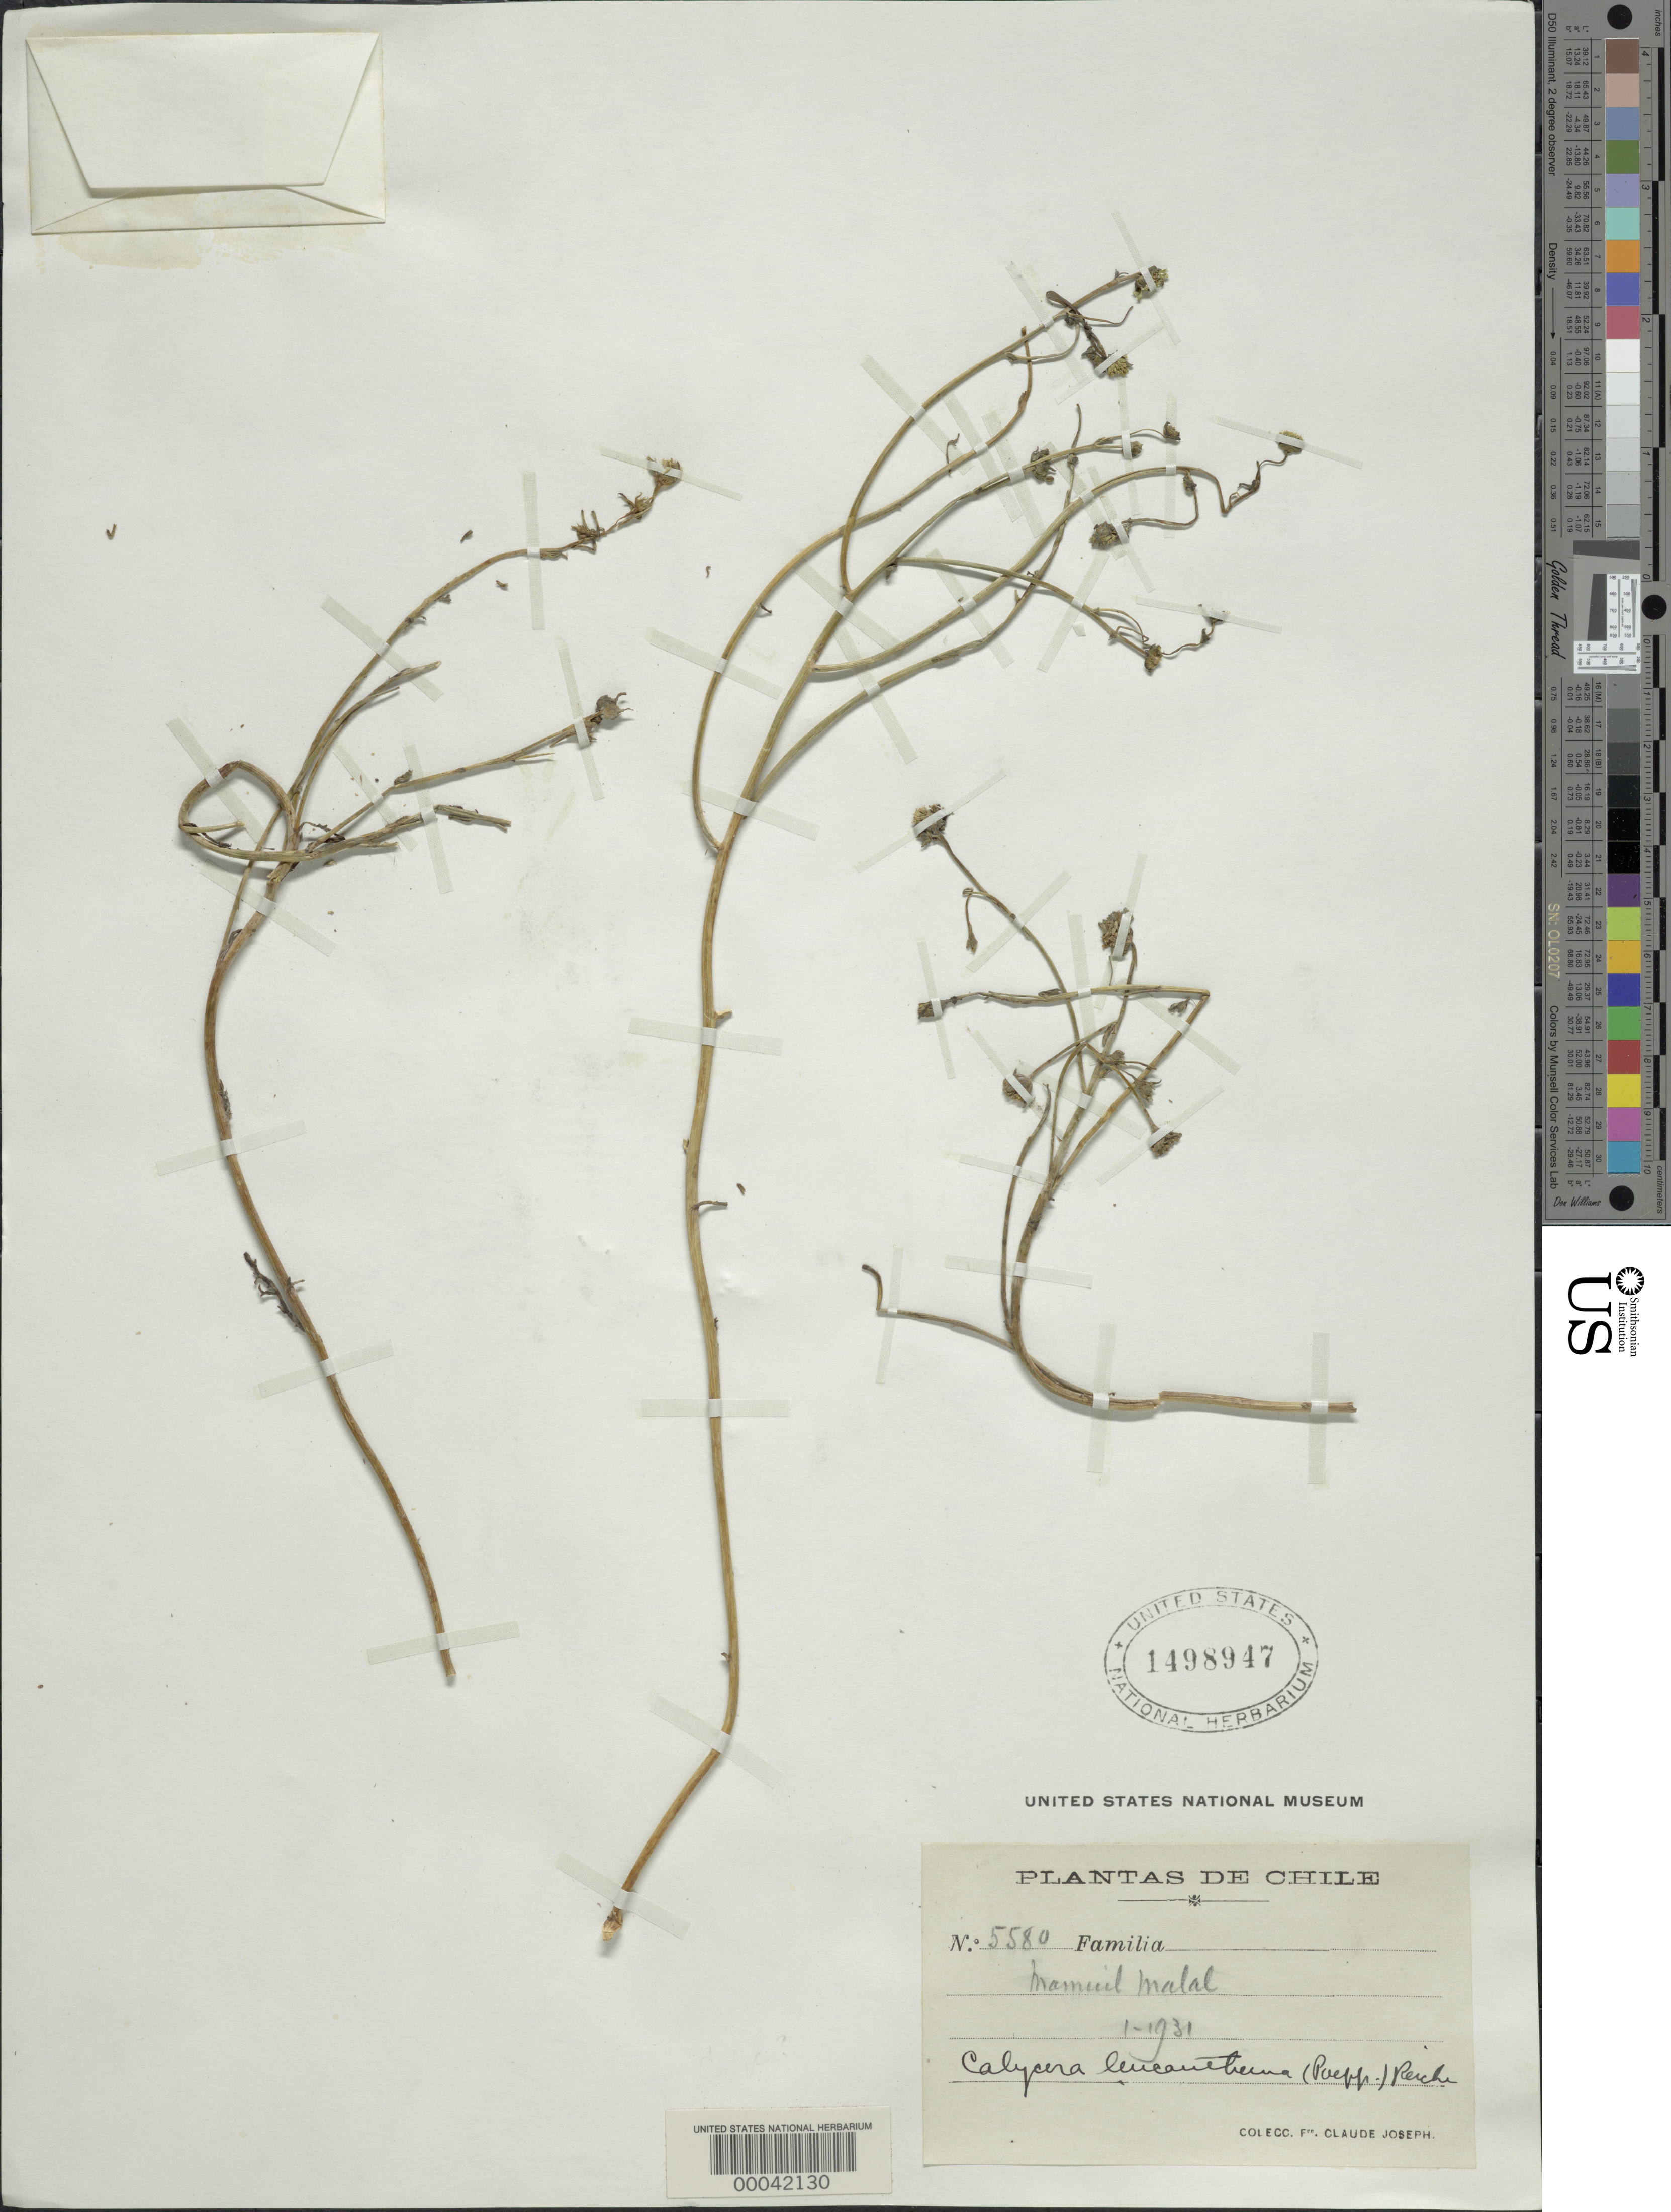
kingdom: Plantae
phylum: Tracheophyta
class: Magnoliopsida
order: Asterales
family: Calyceraceae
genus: Calycera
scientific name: Calycera leucanthema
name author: (Poepp. ex Less.) Kuntze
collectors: Bro. Claude-Joseph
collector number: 5580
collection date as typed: Jan 1931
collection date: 1931-01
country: Chile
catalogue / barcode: US 1498947